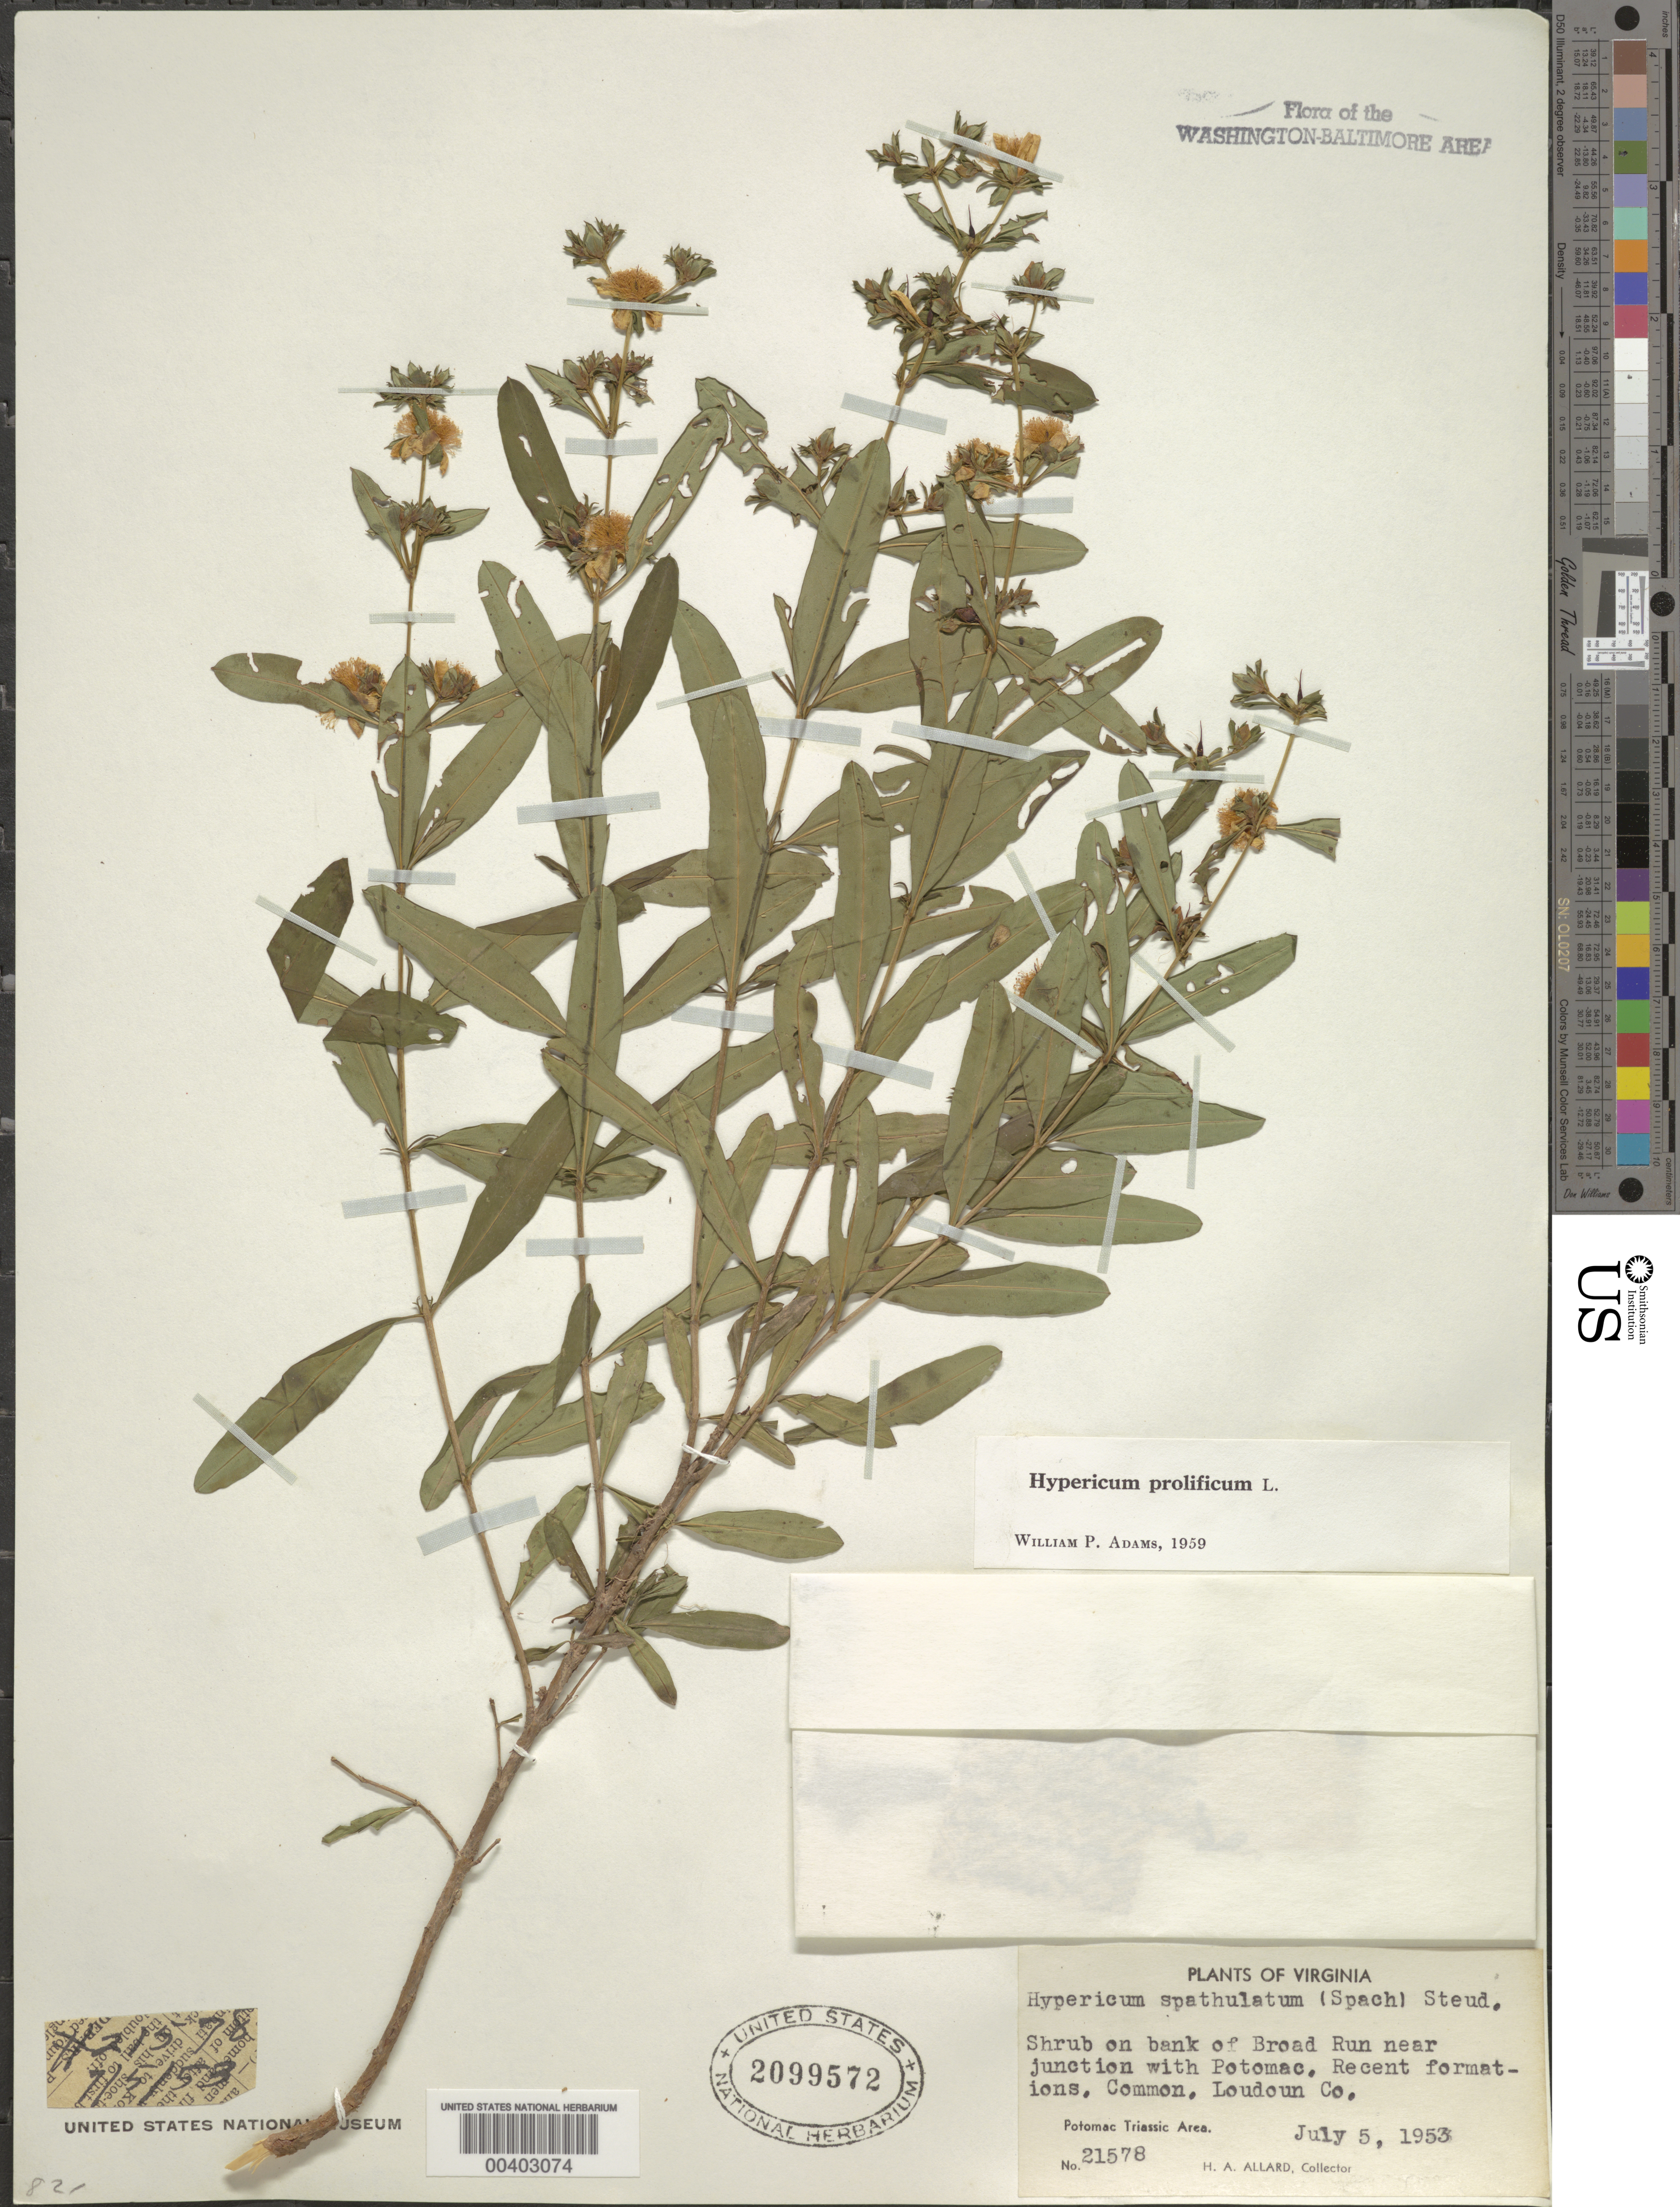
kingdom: Plantae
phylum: Tracheophyta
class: Magnoliopsida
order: Malpighiales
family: Hypericaceae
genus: Hypericum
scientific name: Hypericum prolificum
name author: L.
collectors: H. A. Allard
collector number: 21578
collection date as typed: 05 Jul 1953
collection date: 1953-07-05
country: United States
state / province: Virginia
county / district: Loudoun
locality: Broad Run near junction with the Potomac C. & O. Canal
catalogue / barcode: US 2099572